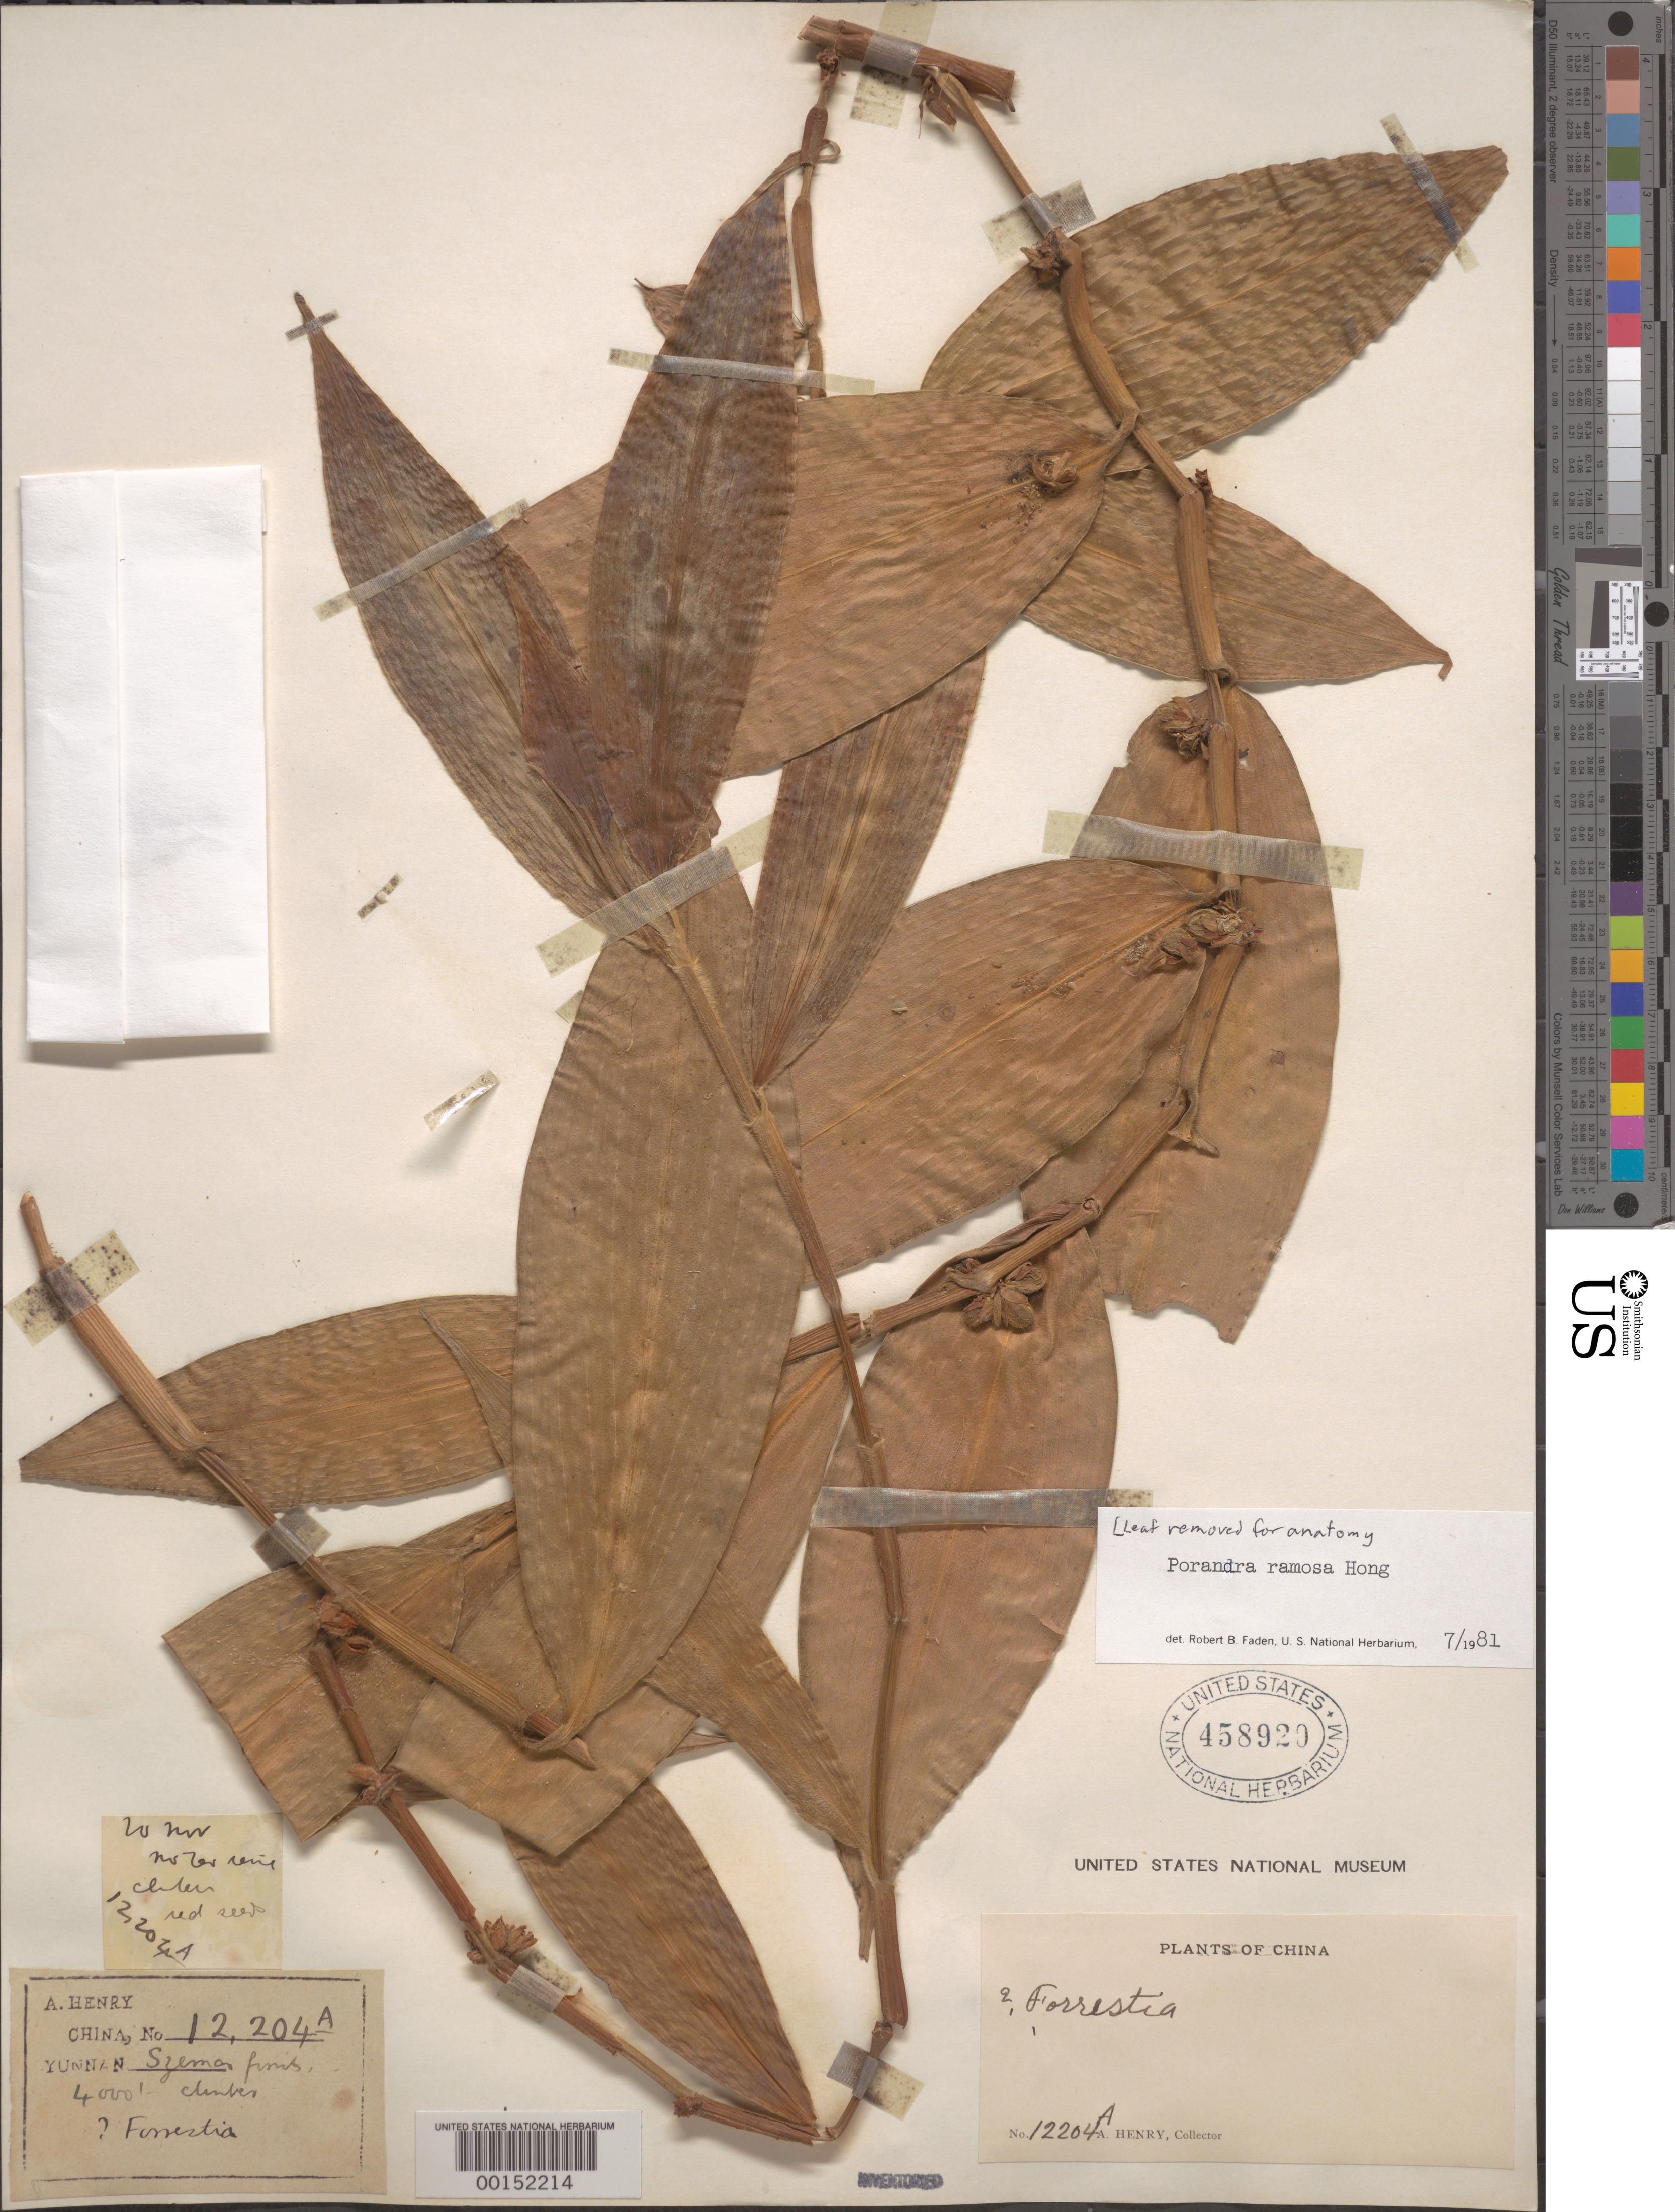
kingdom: Plantae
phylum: Tracheophyta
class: Liliopsida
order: Commelinales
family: Commelinaceae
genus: Porandra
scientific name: Porandra ramosa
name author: D.Y. Hong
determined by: Faden, Robert B., (US), Smithsonian Institution - National Museum of Natural History (UNITED STATES)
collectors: A. Henry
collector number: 12204 A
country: China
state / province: Yunnan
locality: Szeme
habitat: Ravine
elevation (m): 1220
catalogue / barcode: US 458920